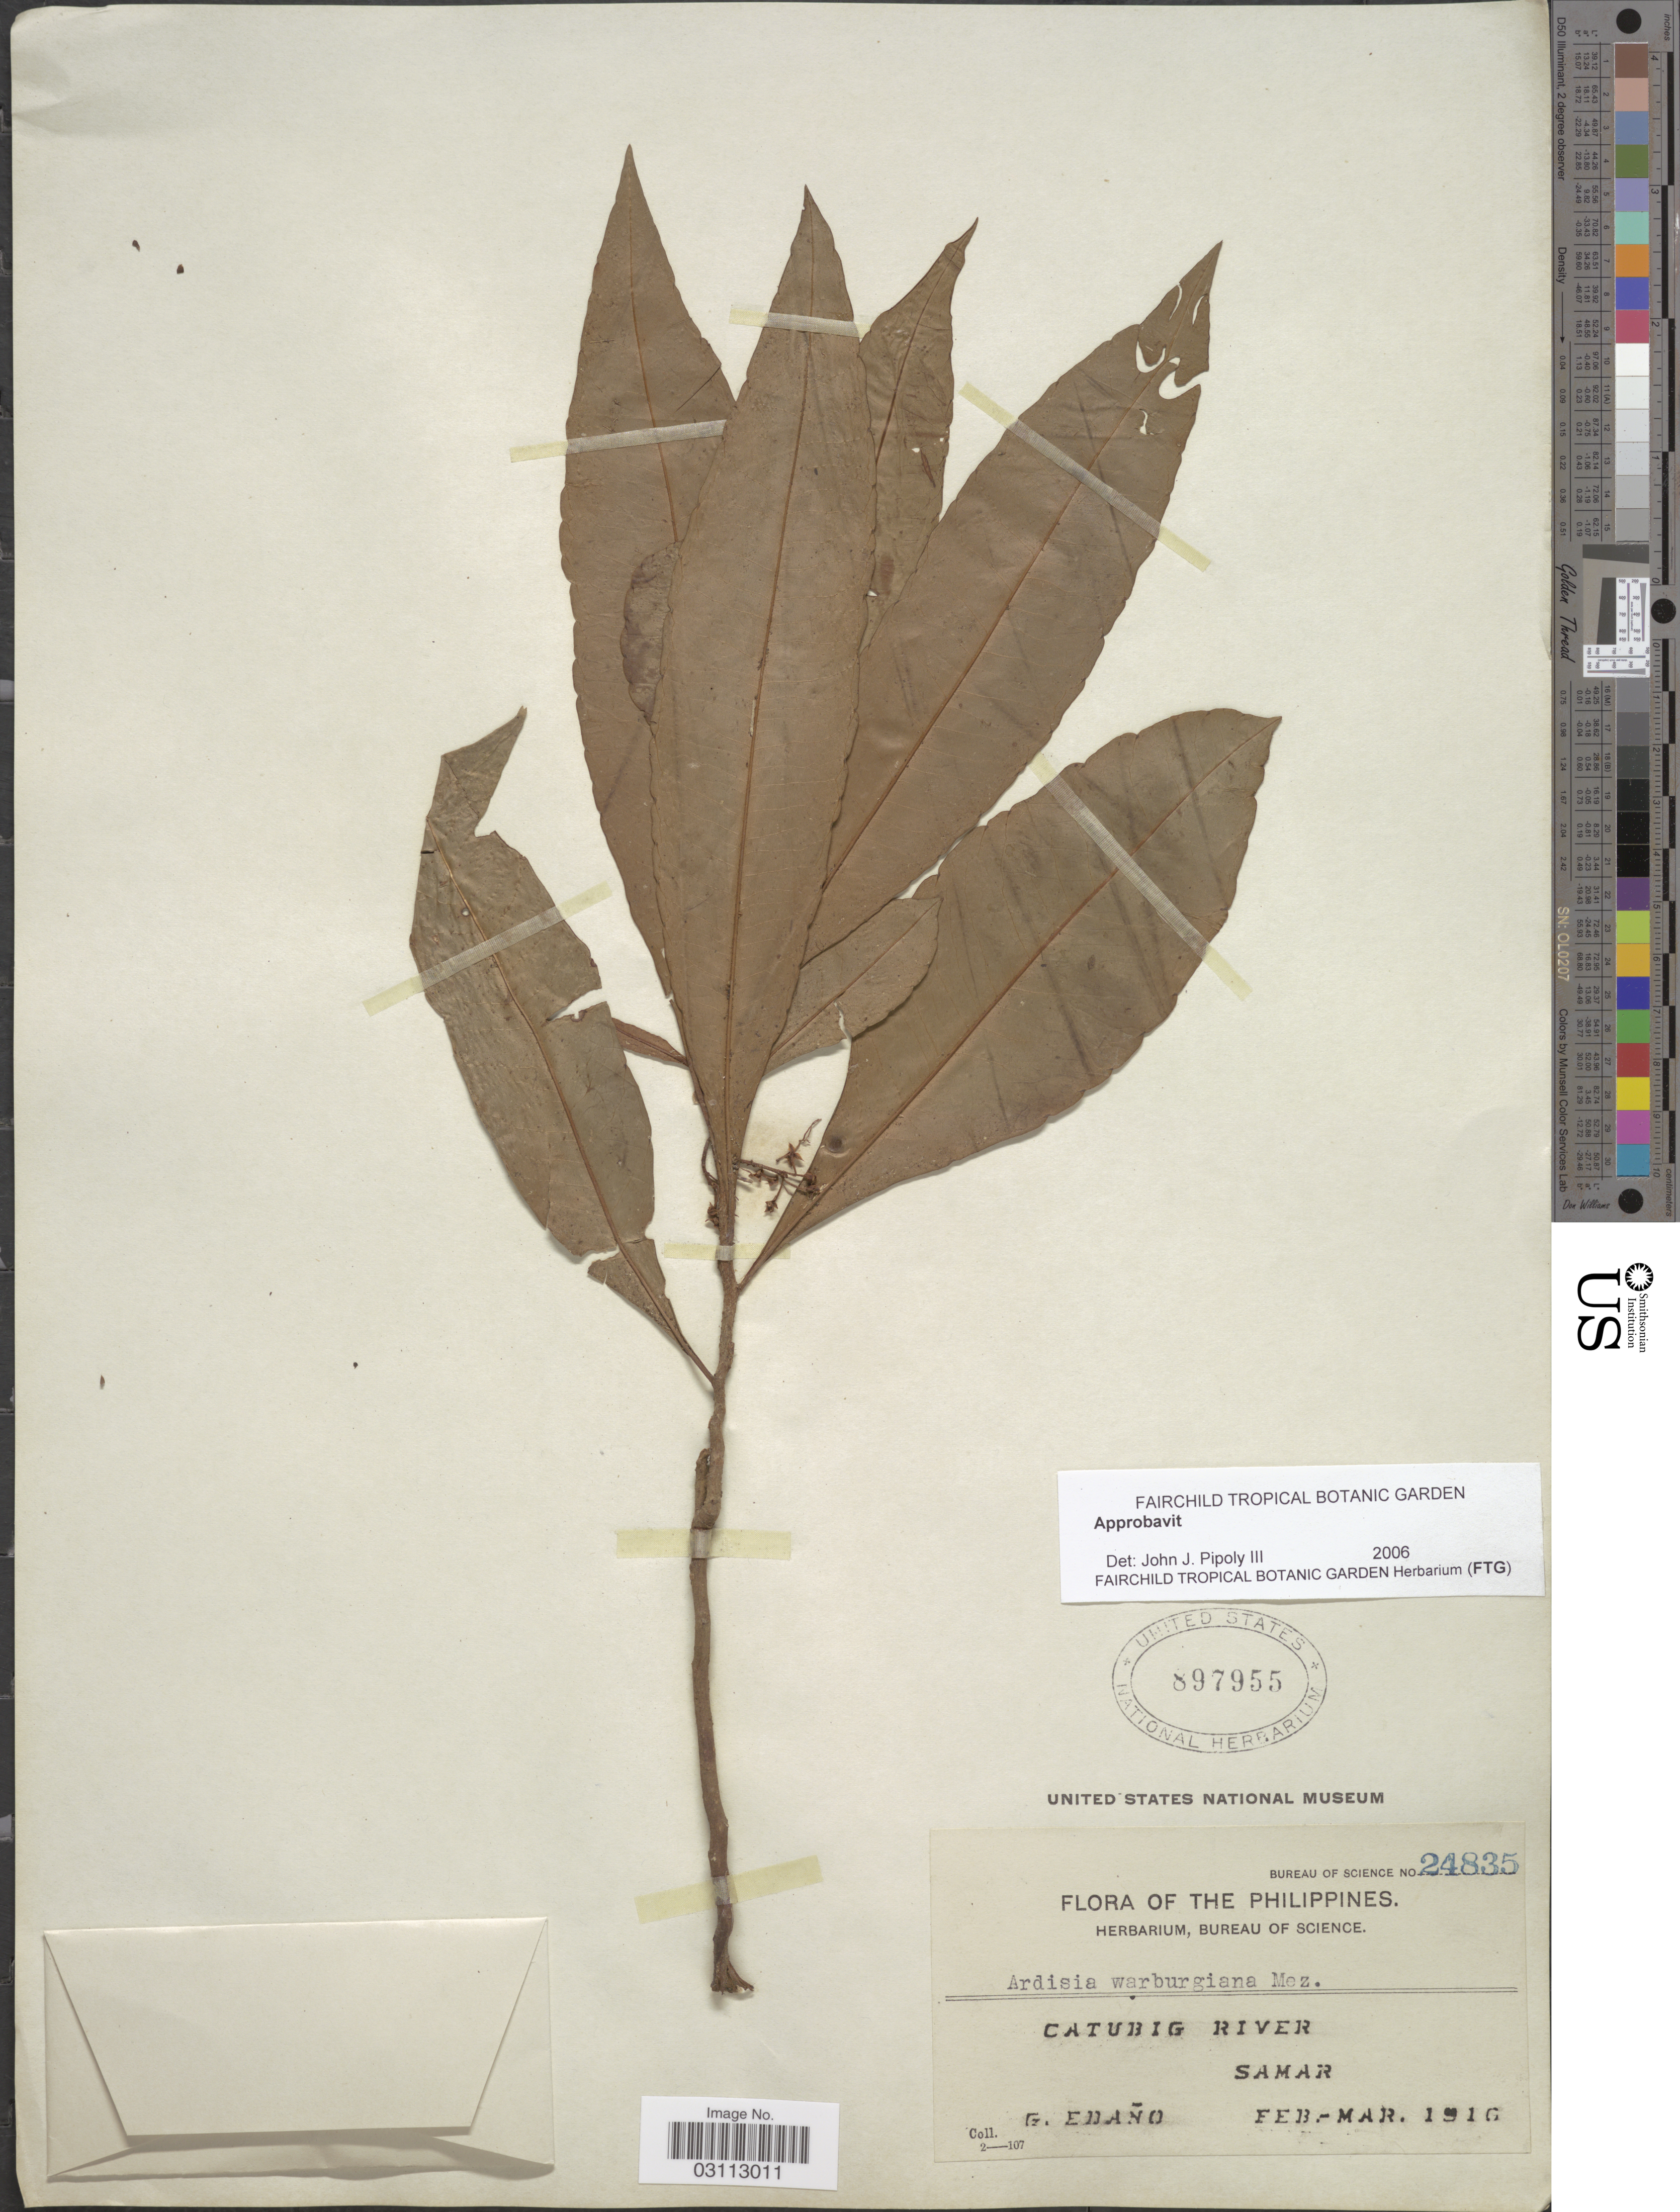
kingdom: Plantae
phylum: Tracheophyta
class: Magnoliopsida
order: Ericales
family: Primulaceae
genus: Ardisia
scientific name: Ardisia warburgiana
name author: Mez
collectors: G. Edaño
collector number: Bureau of Science 24835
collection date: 1916-02/1916-03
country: Philippines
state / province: Eastern Visayas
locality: Catubig River. Samar.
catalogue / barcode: US 897955